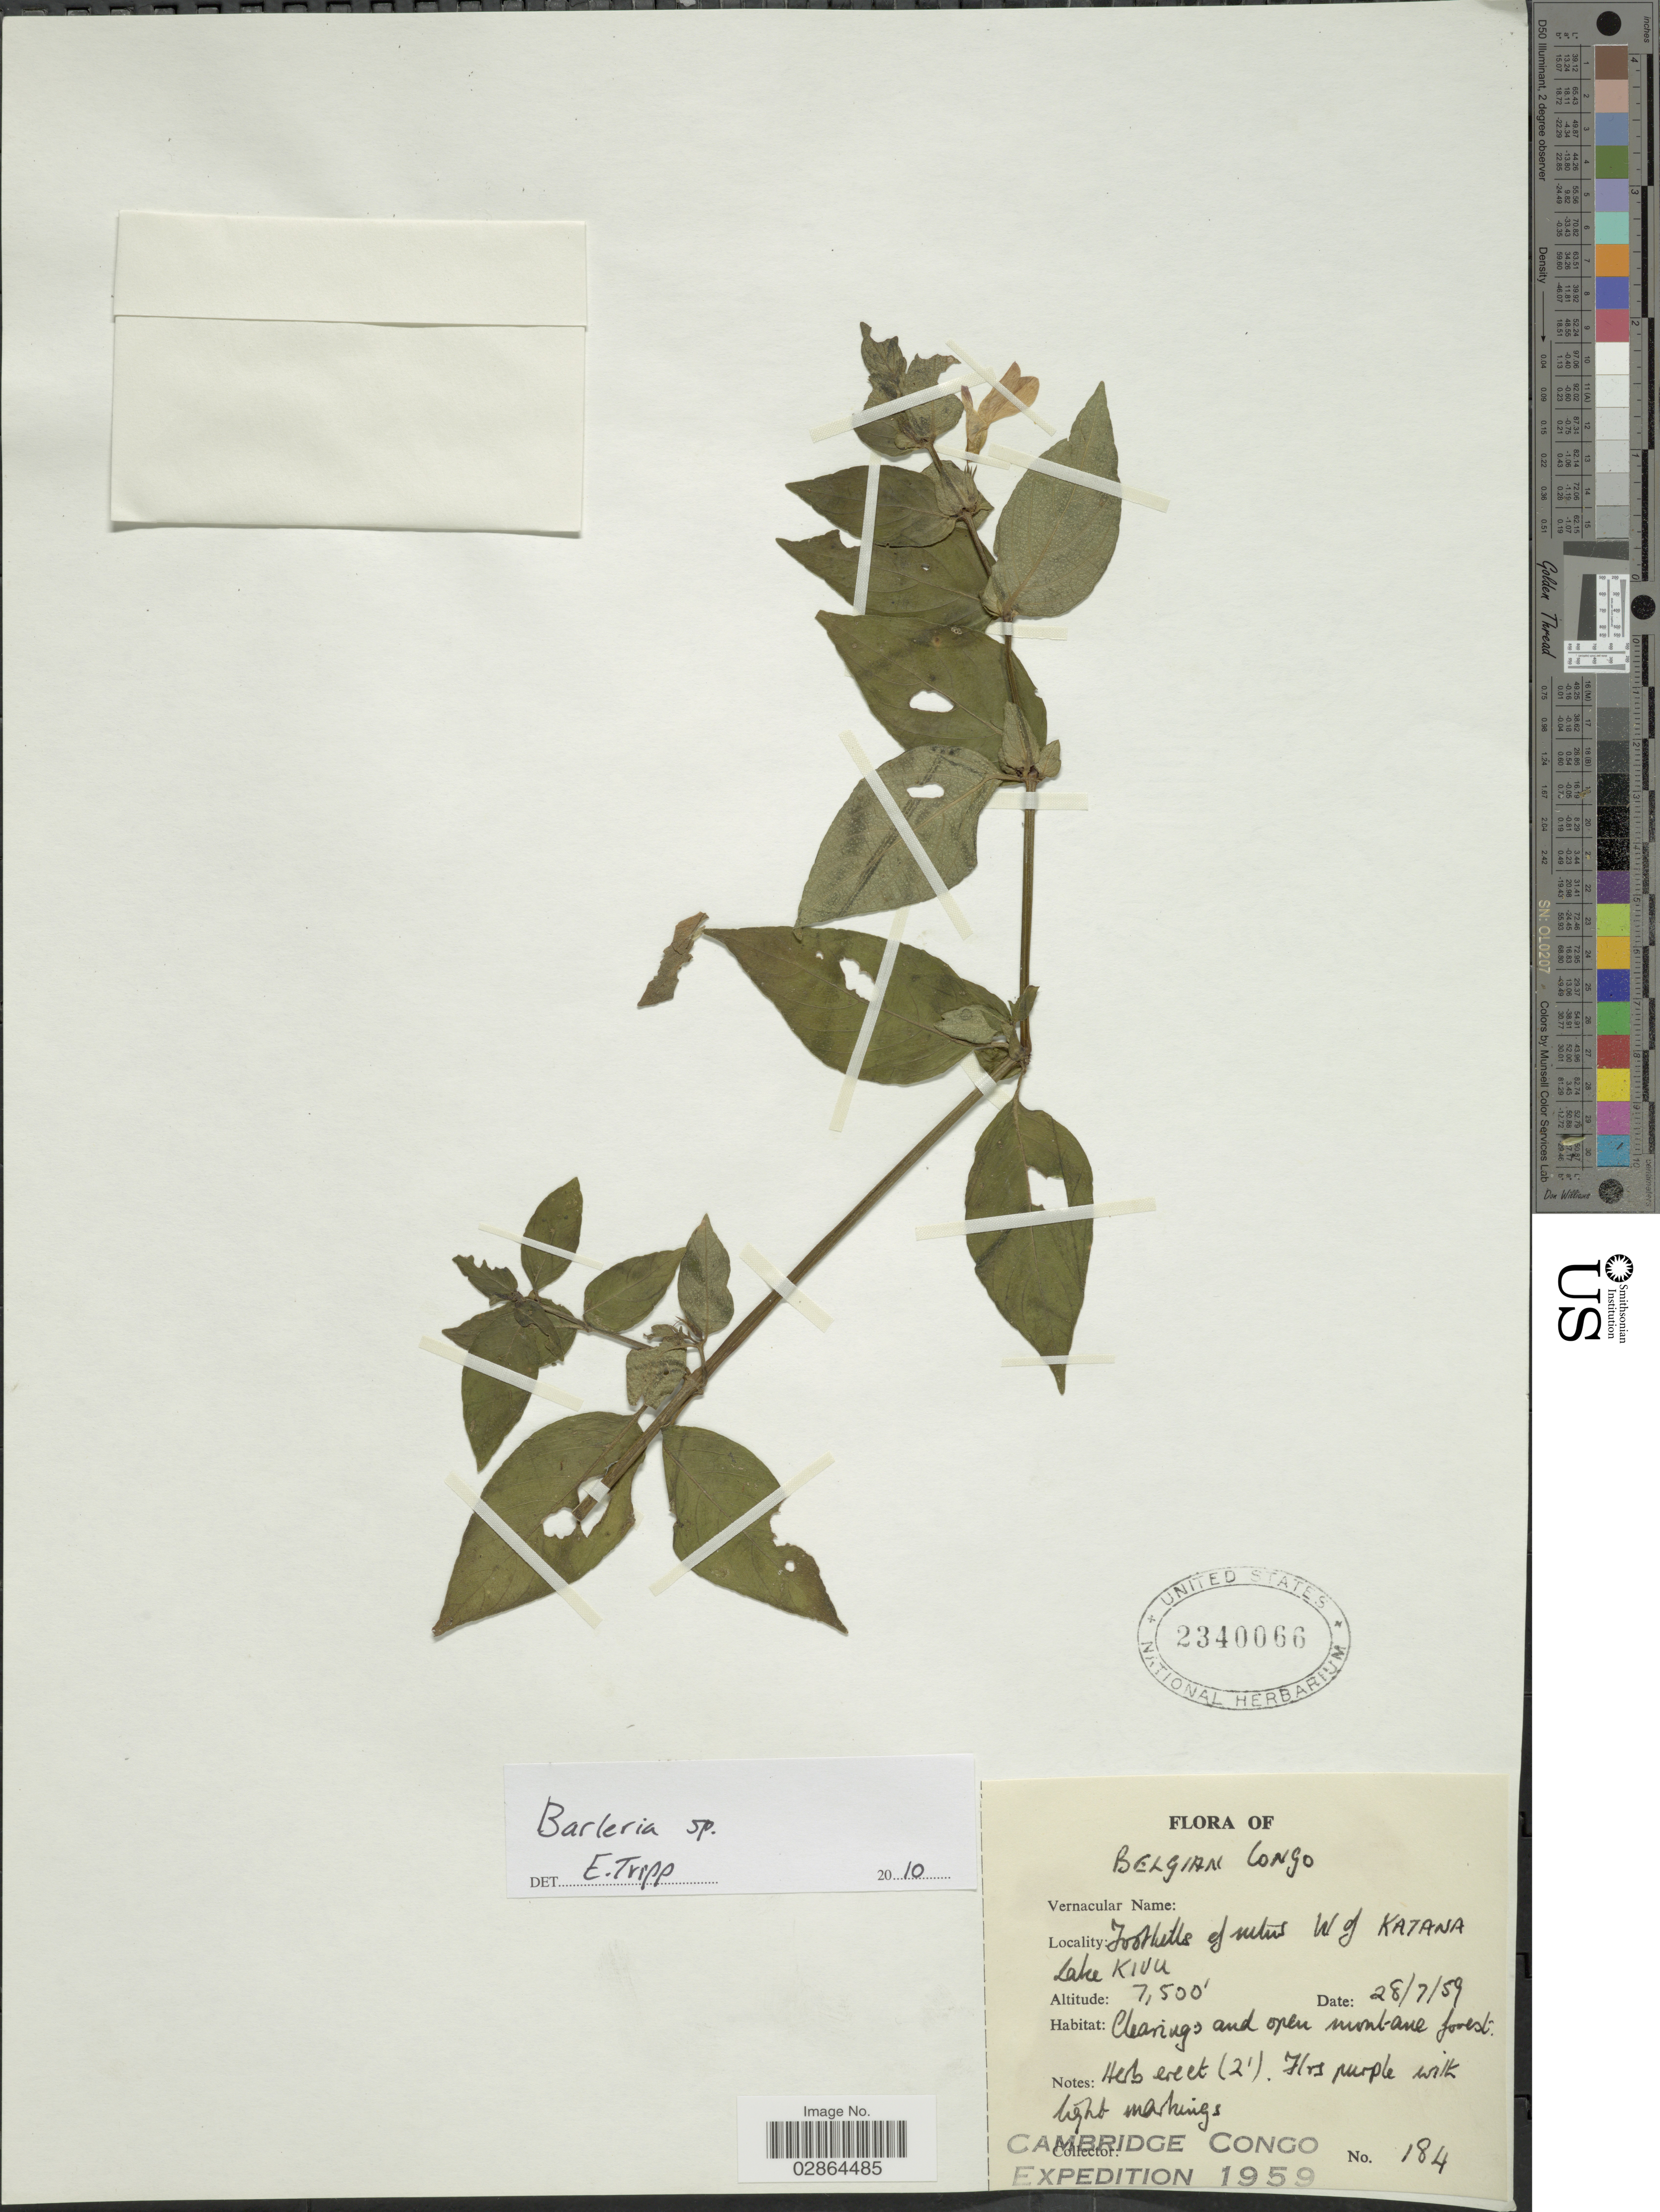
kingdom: Plantae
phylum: Tracheophyta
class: Magnoliopsida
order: Lamiales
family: Acanthaceae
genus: Barleria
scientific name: Barleria sp.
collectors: Cambridge Congo Expedition 1959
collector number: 184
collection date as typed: Transcribed d/m/y: 28/7/59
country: Congo, Democratic Republic of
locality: Belgian Congo. Foothills of Mtns W of Katana Lake Kivu.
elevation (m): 2286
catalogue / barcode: US 2340066